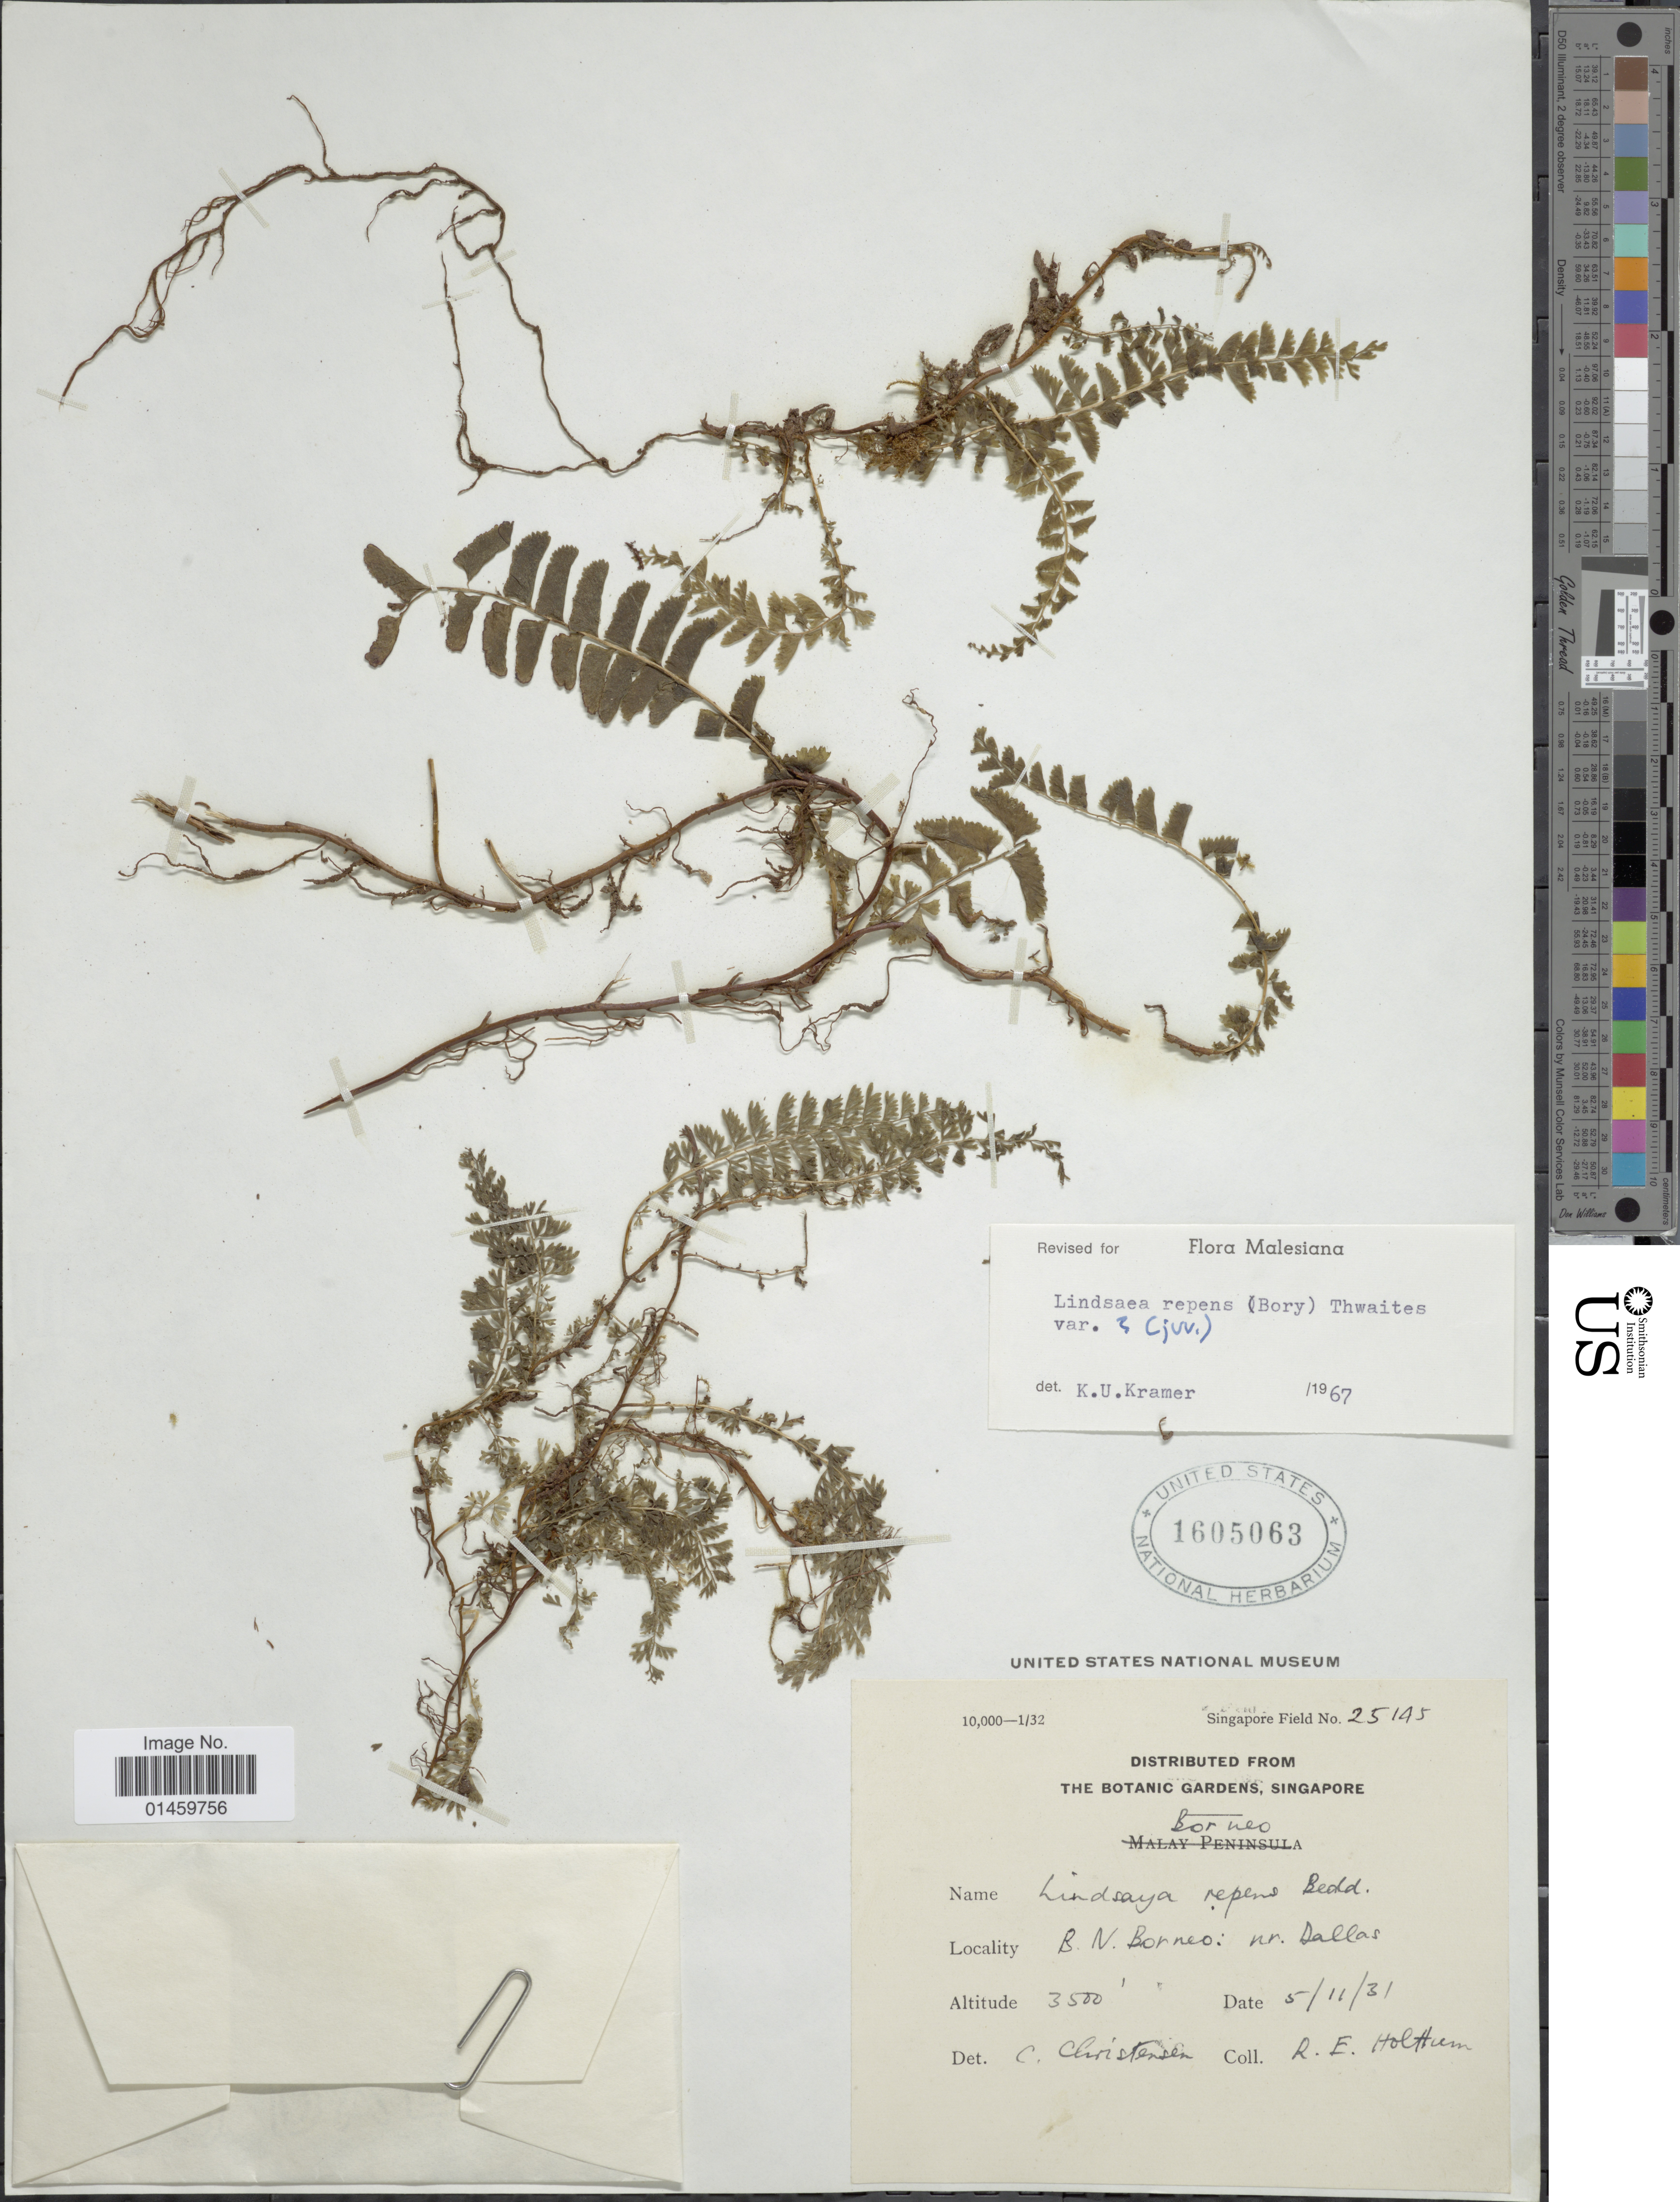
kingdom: Plantae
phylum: Tracheophyta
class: Polypodiopsida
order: Polypodiales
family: Lindsaeaceae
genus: Lindsaea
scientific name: Lindsaea repens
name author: (Bory) Thwaites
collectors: R. E. Holttum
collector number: Singapore Field 25145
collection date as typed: Transcribed d/m/y: 5/11/31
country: Malaysia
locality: Borneo. B. N. Borneo: nr. Dallas.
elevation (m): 1067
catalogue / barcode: US 1605063